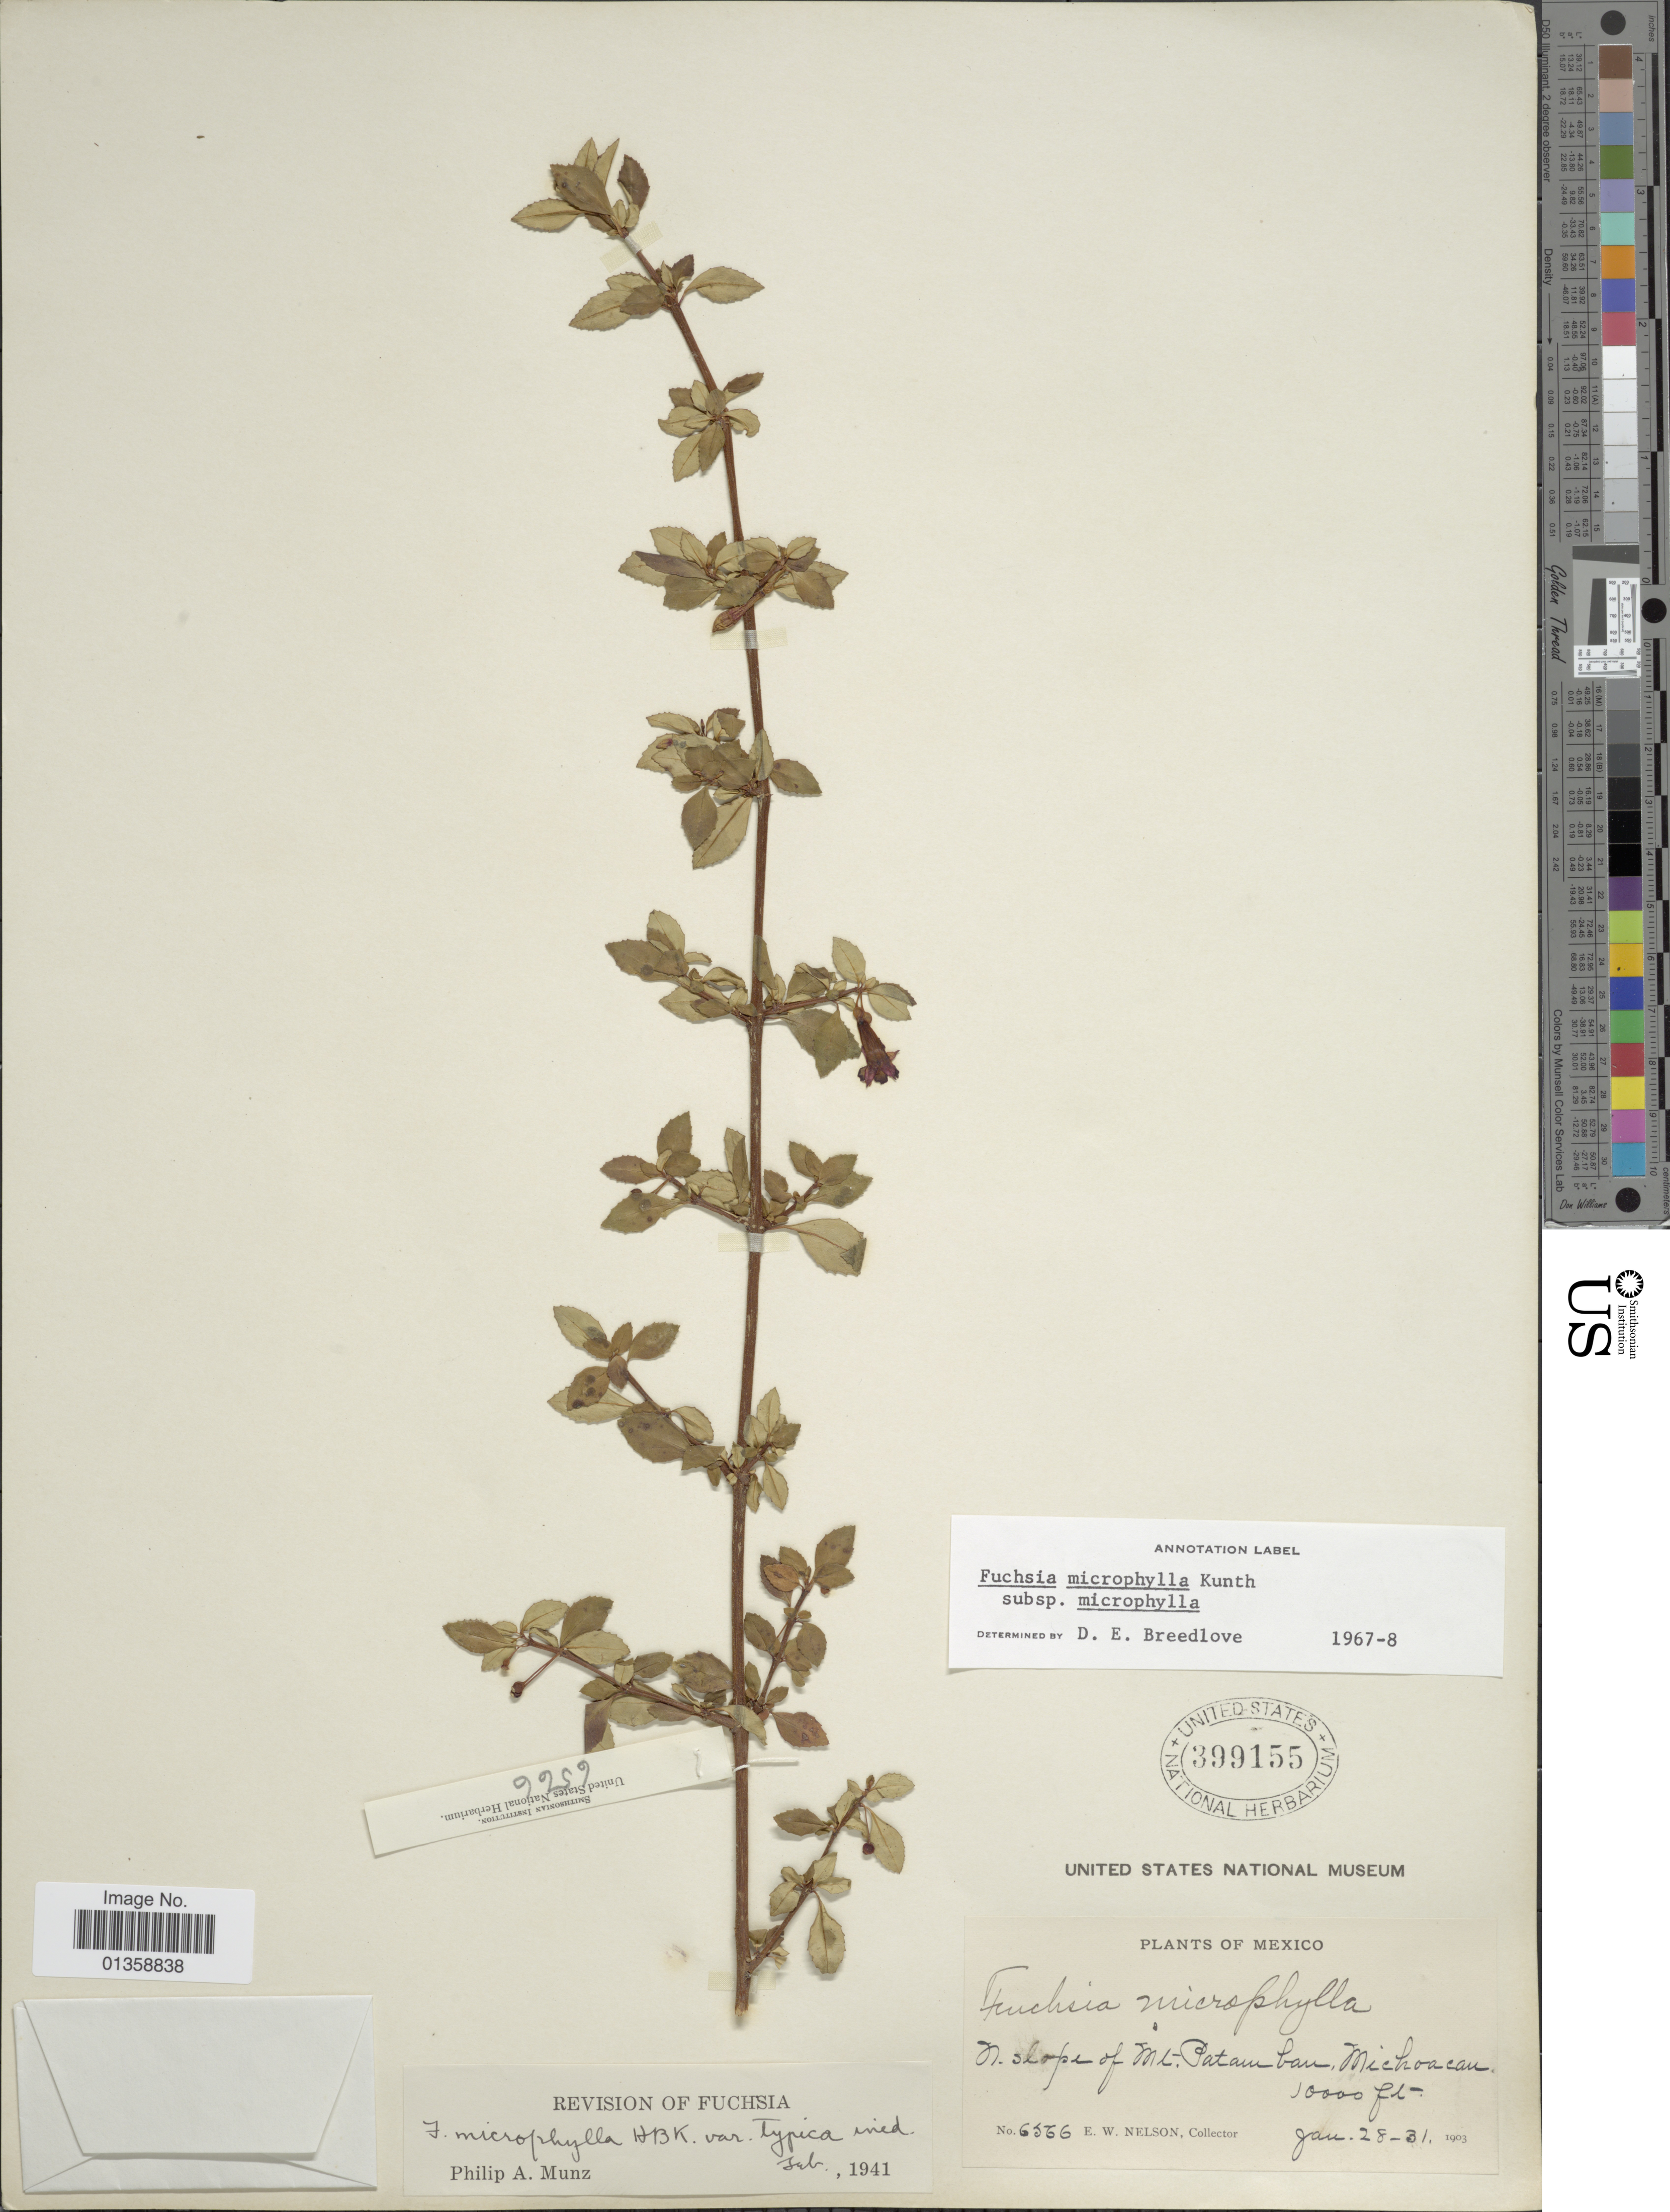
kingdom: Plantae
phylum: Tracheophyta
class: Magnoliopsida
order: Myrtales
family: Onagraceae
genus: Fuchsia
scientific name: Fuchsia microphylla subsp. microphylla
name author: Kunth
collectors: E. W. Nelson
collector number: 6566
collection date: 1903-01-28/1903-01-31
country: Mexico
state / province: Michoacán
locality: N. slope of Mt. Patamban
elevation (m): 3048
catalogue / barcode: US 399155